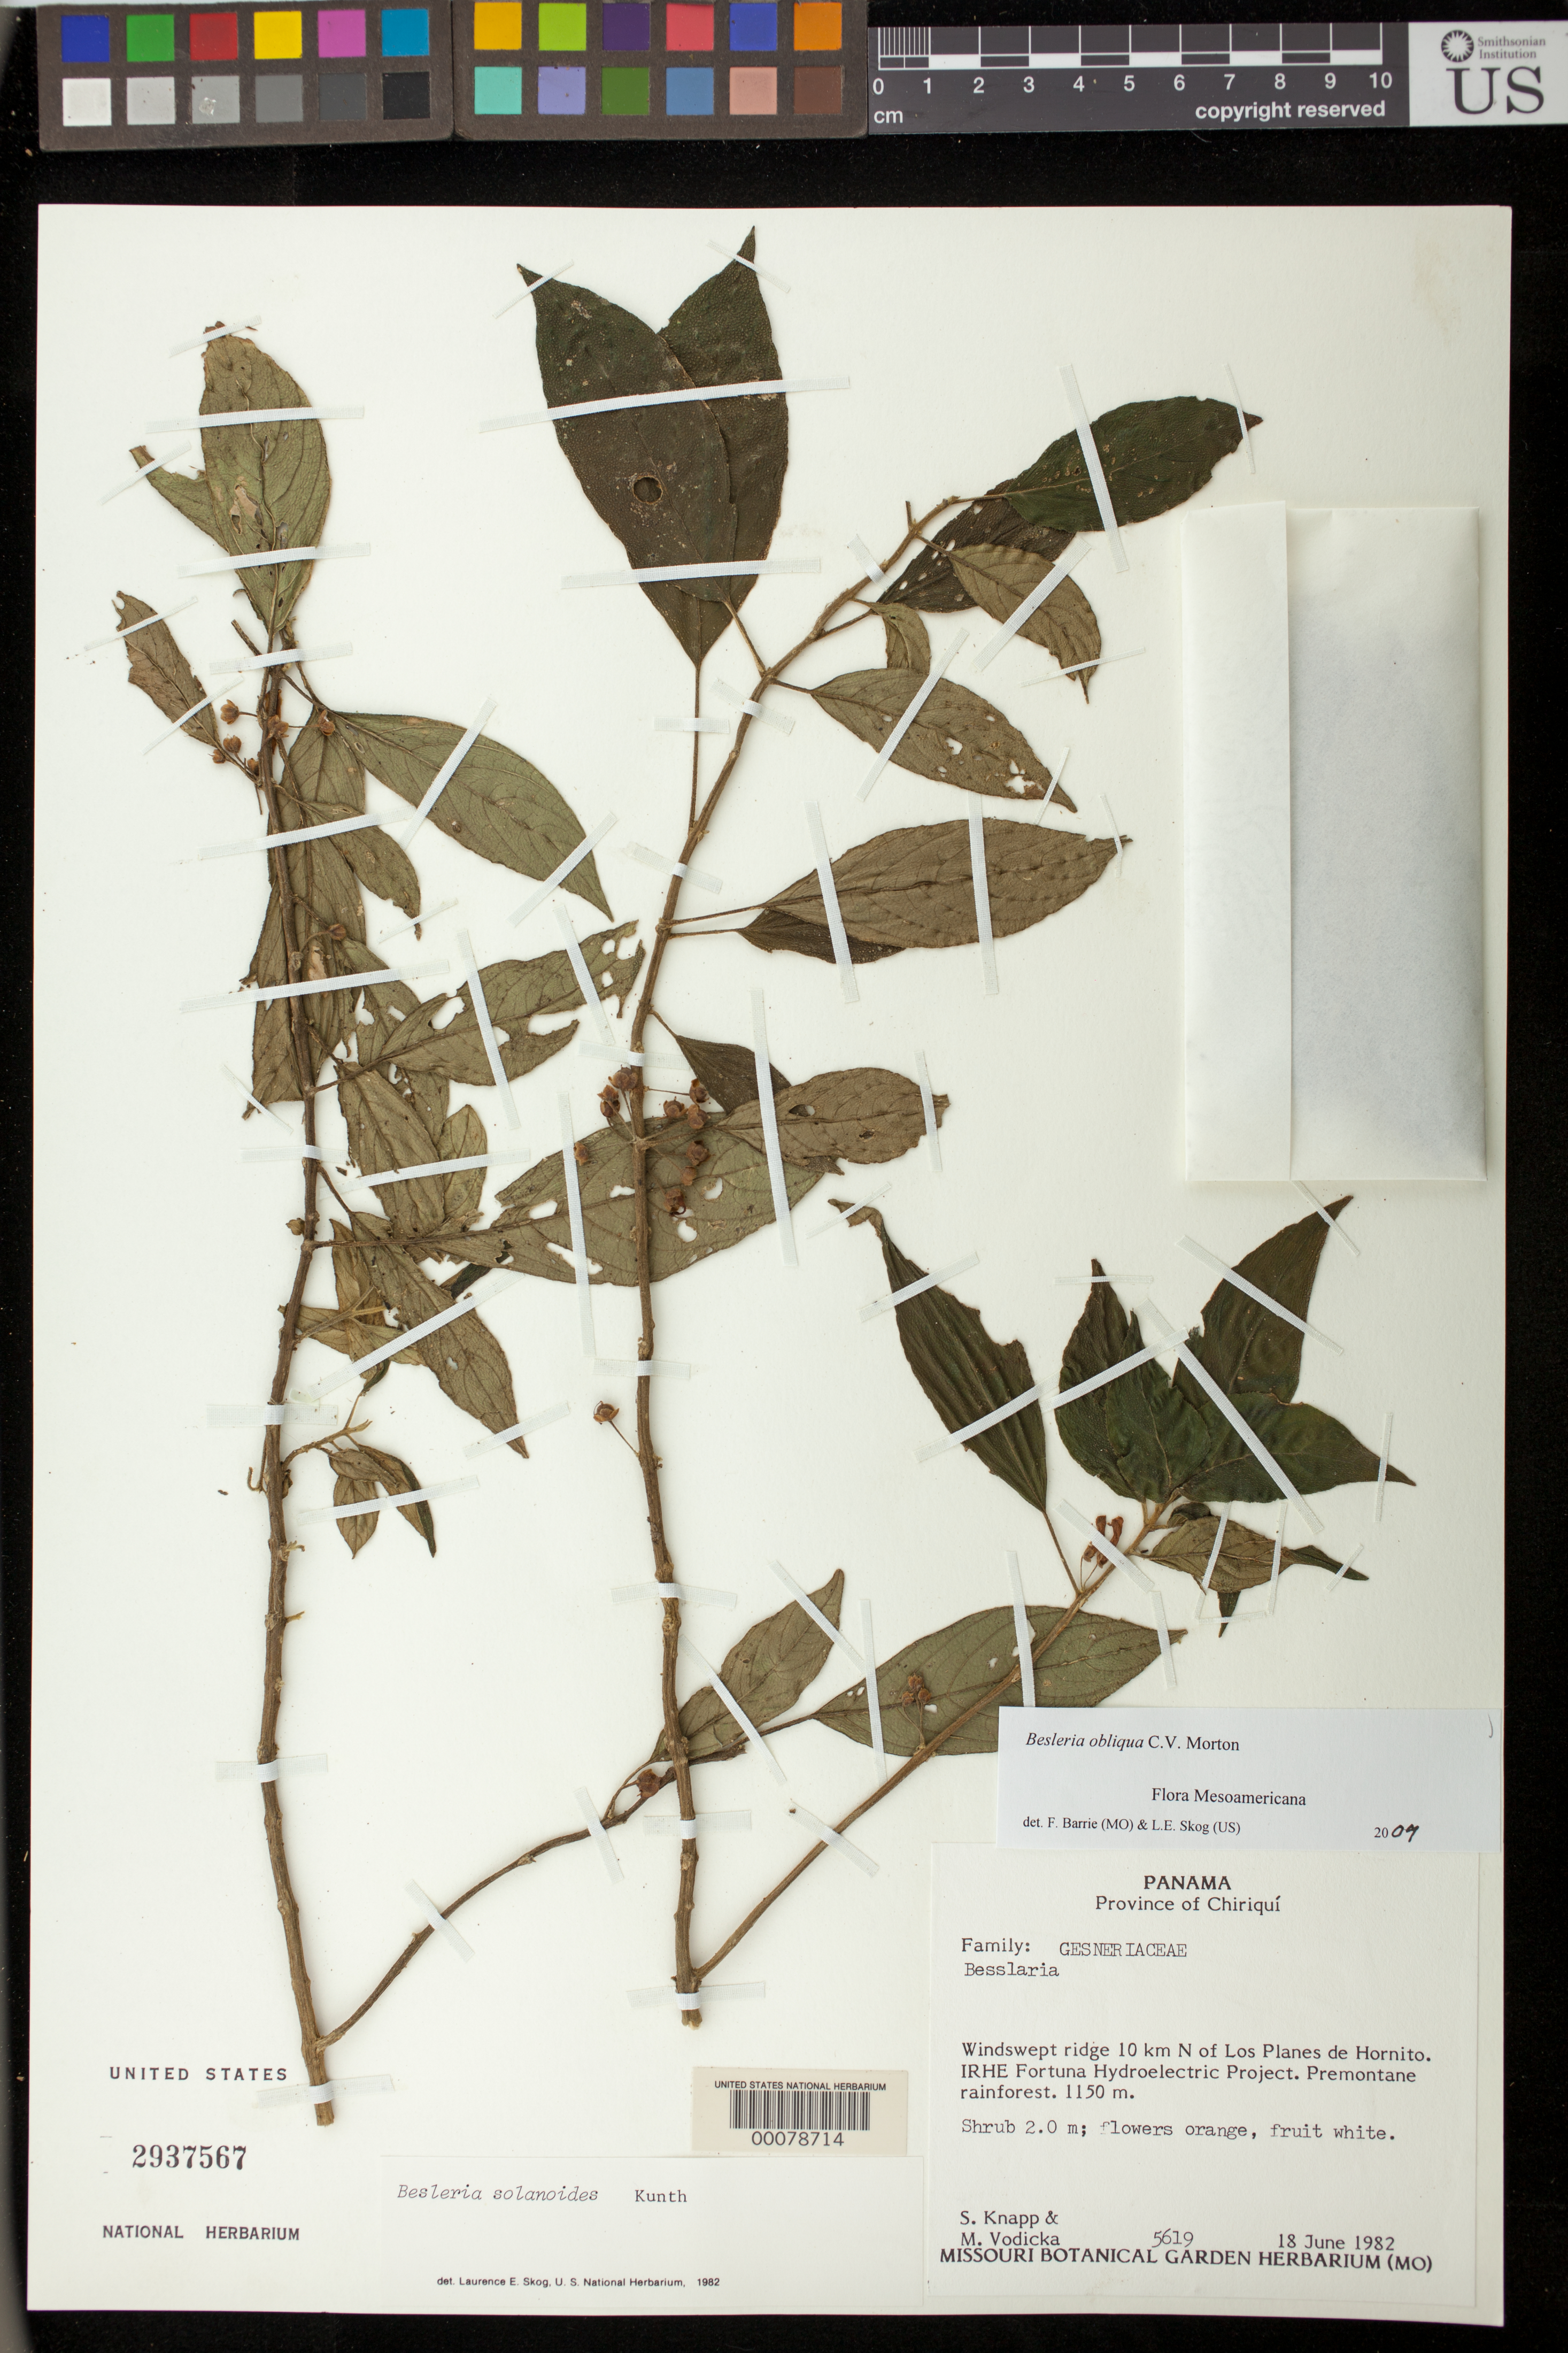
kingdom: Plantae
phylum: Tracheophyta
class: Magnoliopsida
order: Lamiales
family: Gesneriaceae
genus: Besleria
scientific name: Besleria obliqua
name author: C.V. Morton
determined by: Barrie, F. R.; Skog, Laurence E.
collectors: S. Knapp & M. Vodicka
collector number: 5619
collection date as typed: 18 Jun 1982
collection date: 1982-06-18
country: Panama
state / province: Chiriquí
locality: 10 km N of Los Planes de Hornito, IRHE Fortuna hydroelectric project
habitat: Premontane rainforest on windswept ridge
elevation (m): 1150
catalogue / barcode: US 2937567